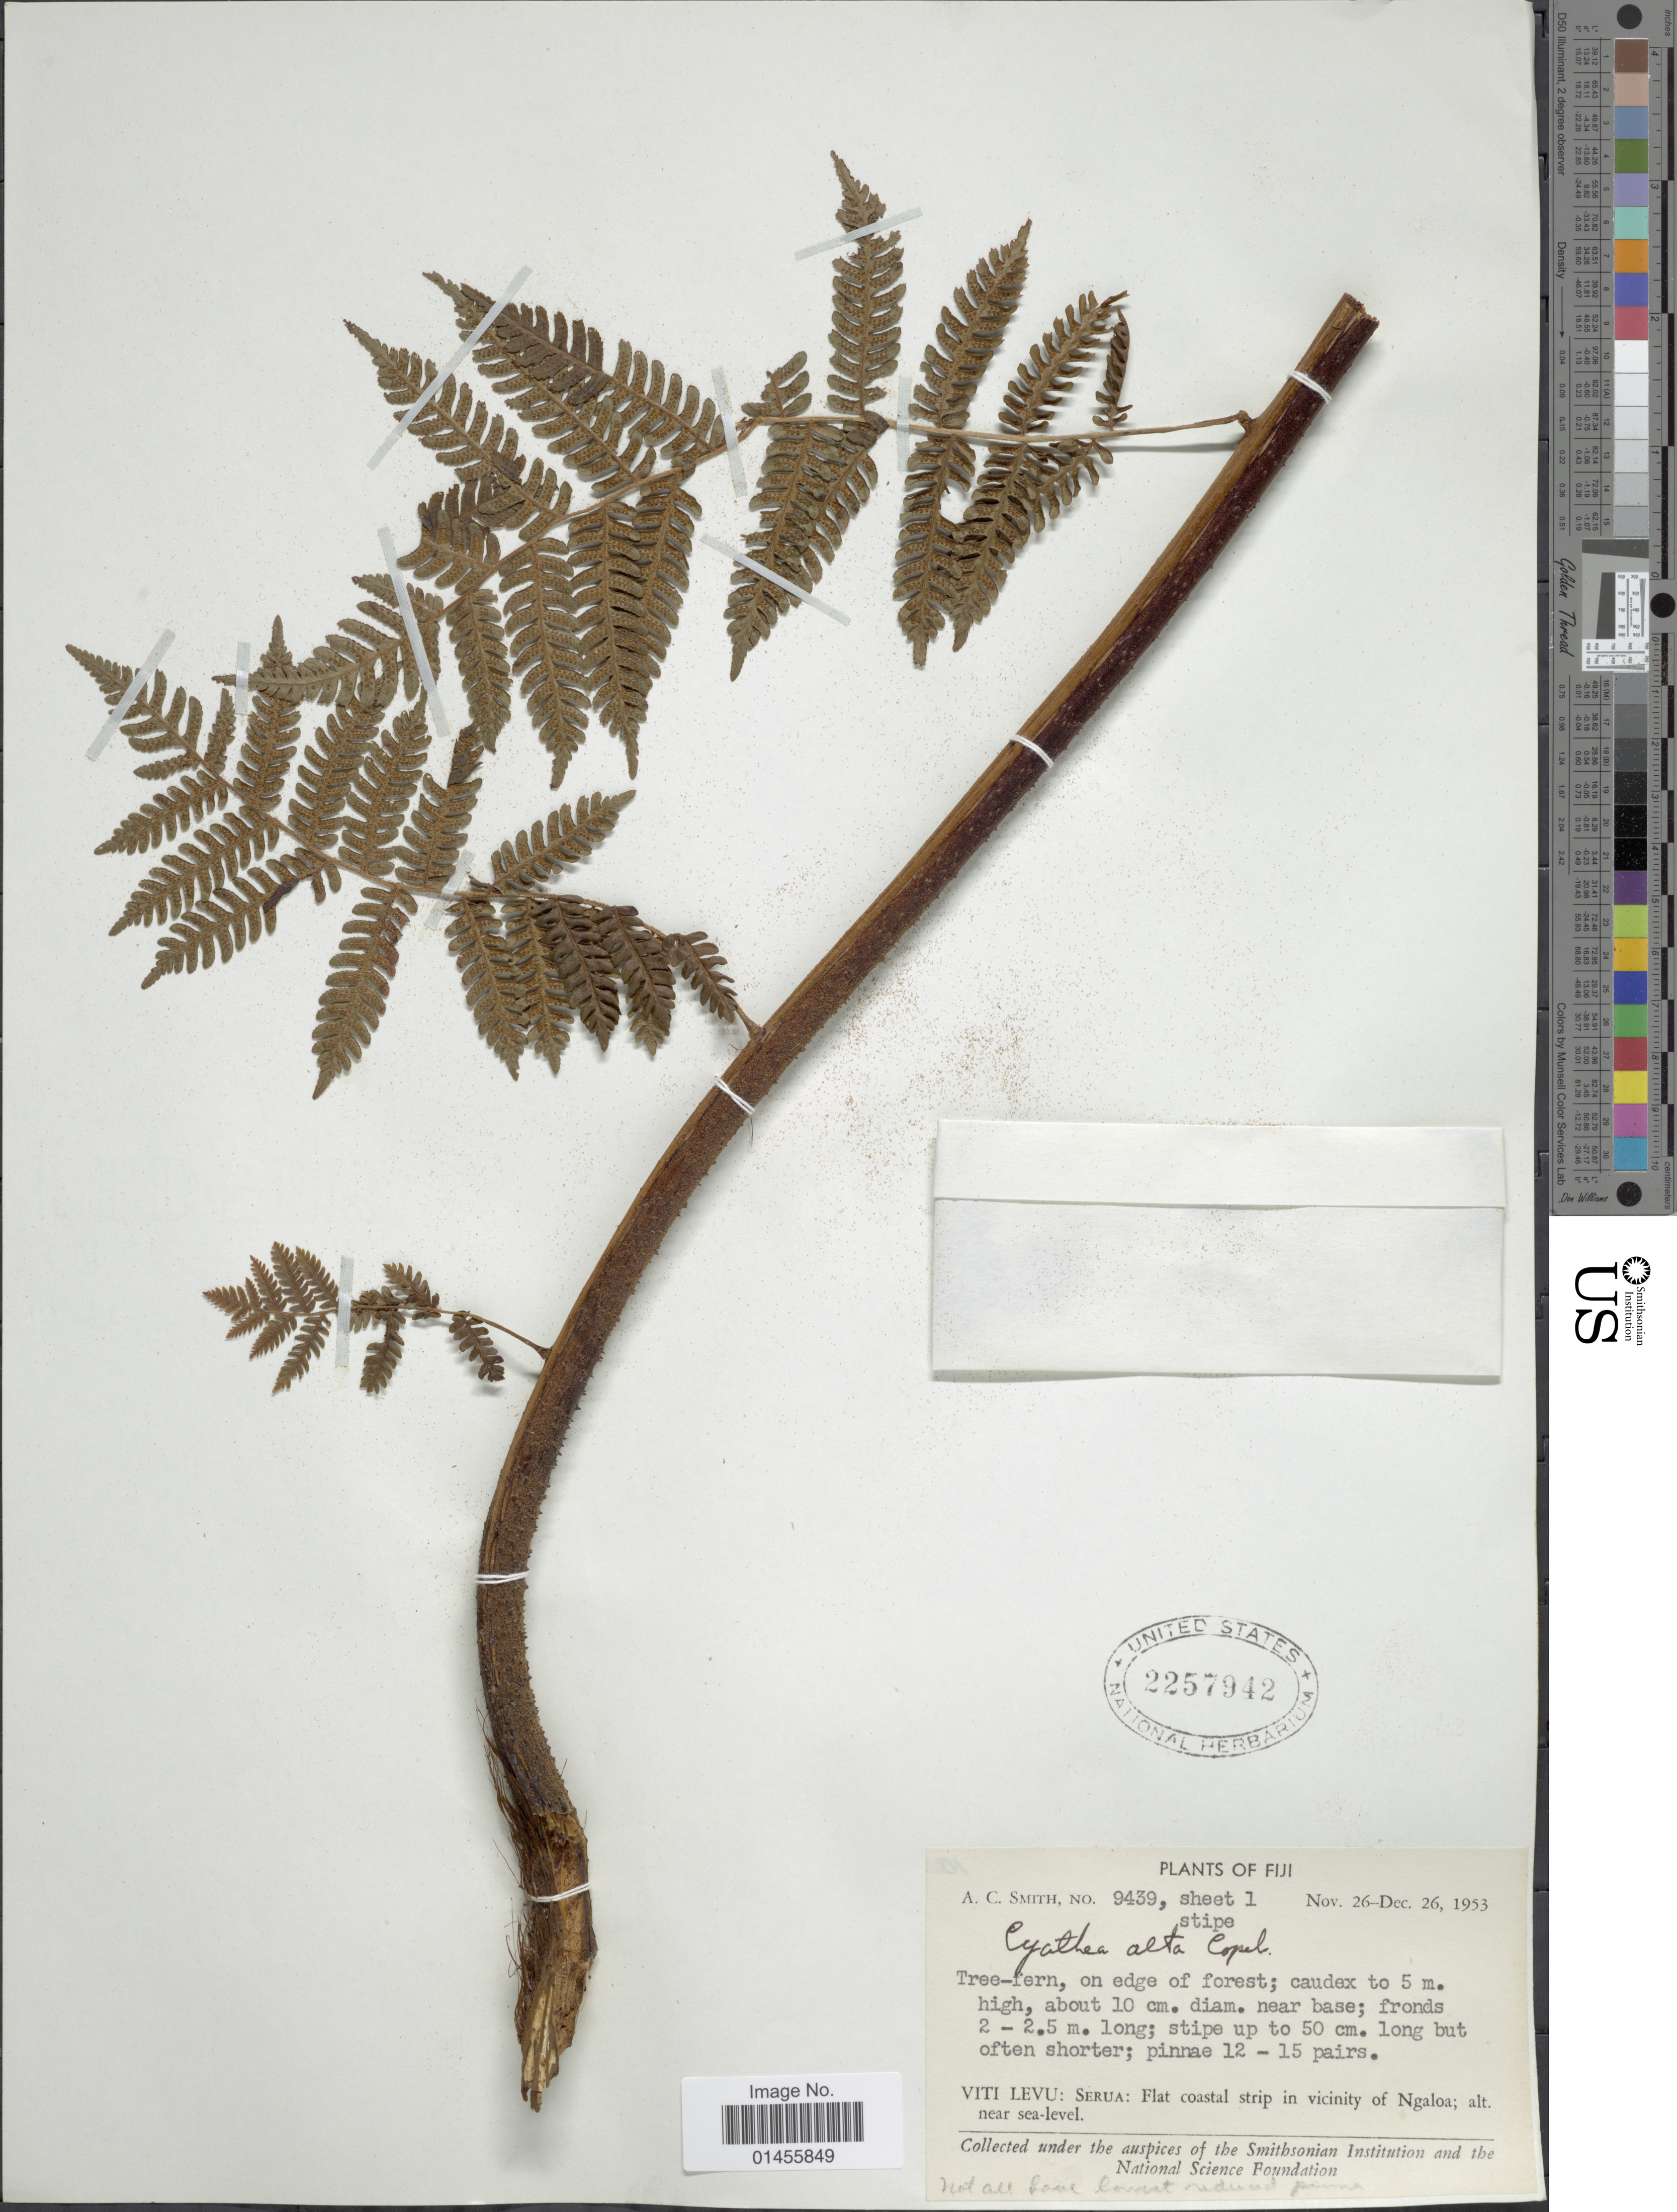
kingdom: Plantae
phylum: Tracheophyta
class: Polypodiopsida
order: Cyatheales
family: Cyatheaceae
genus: Alsophila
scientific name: Alsophila alta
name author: (Copel.) R.M. Tryon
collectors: A. C. Smith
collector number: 9439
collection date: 1953-11-26/1953-12-26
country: Fiji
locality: Viti Levu; Serua: Flat coastal strip in vicinity of Ngaloa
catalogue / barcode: US 2257942